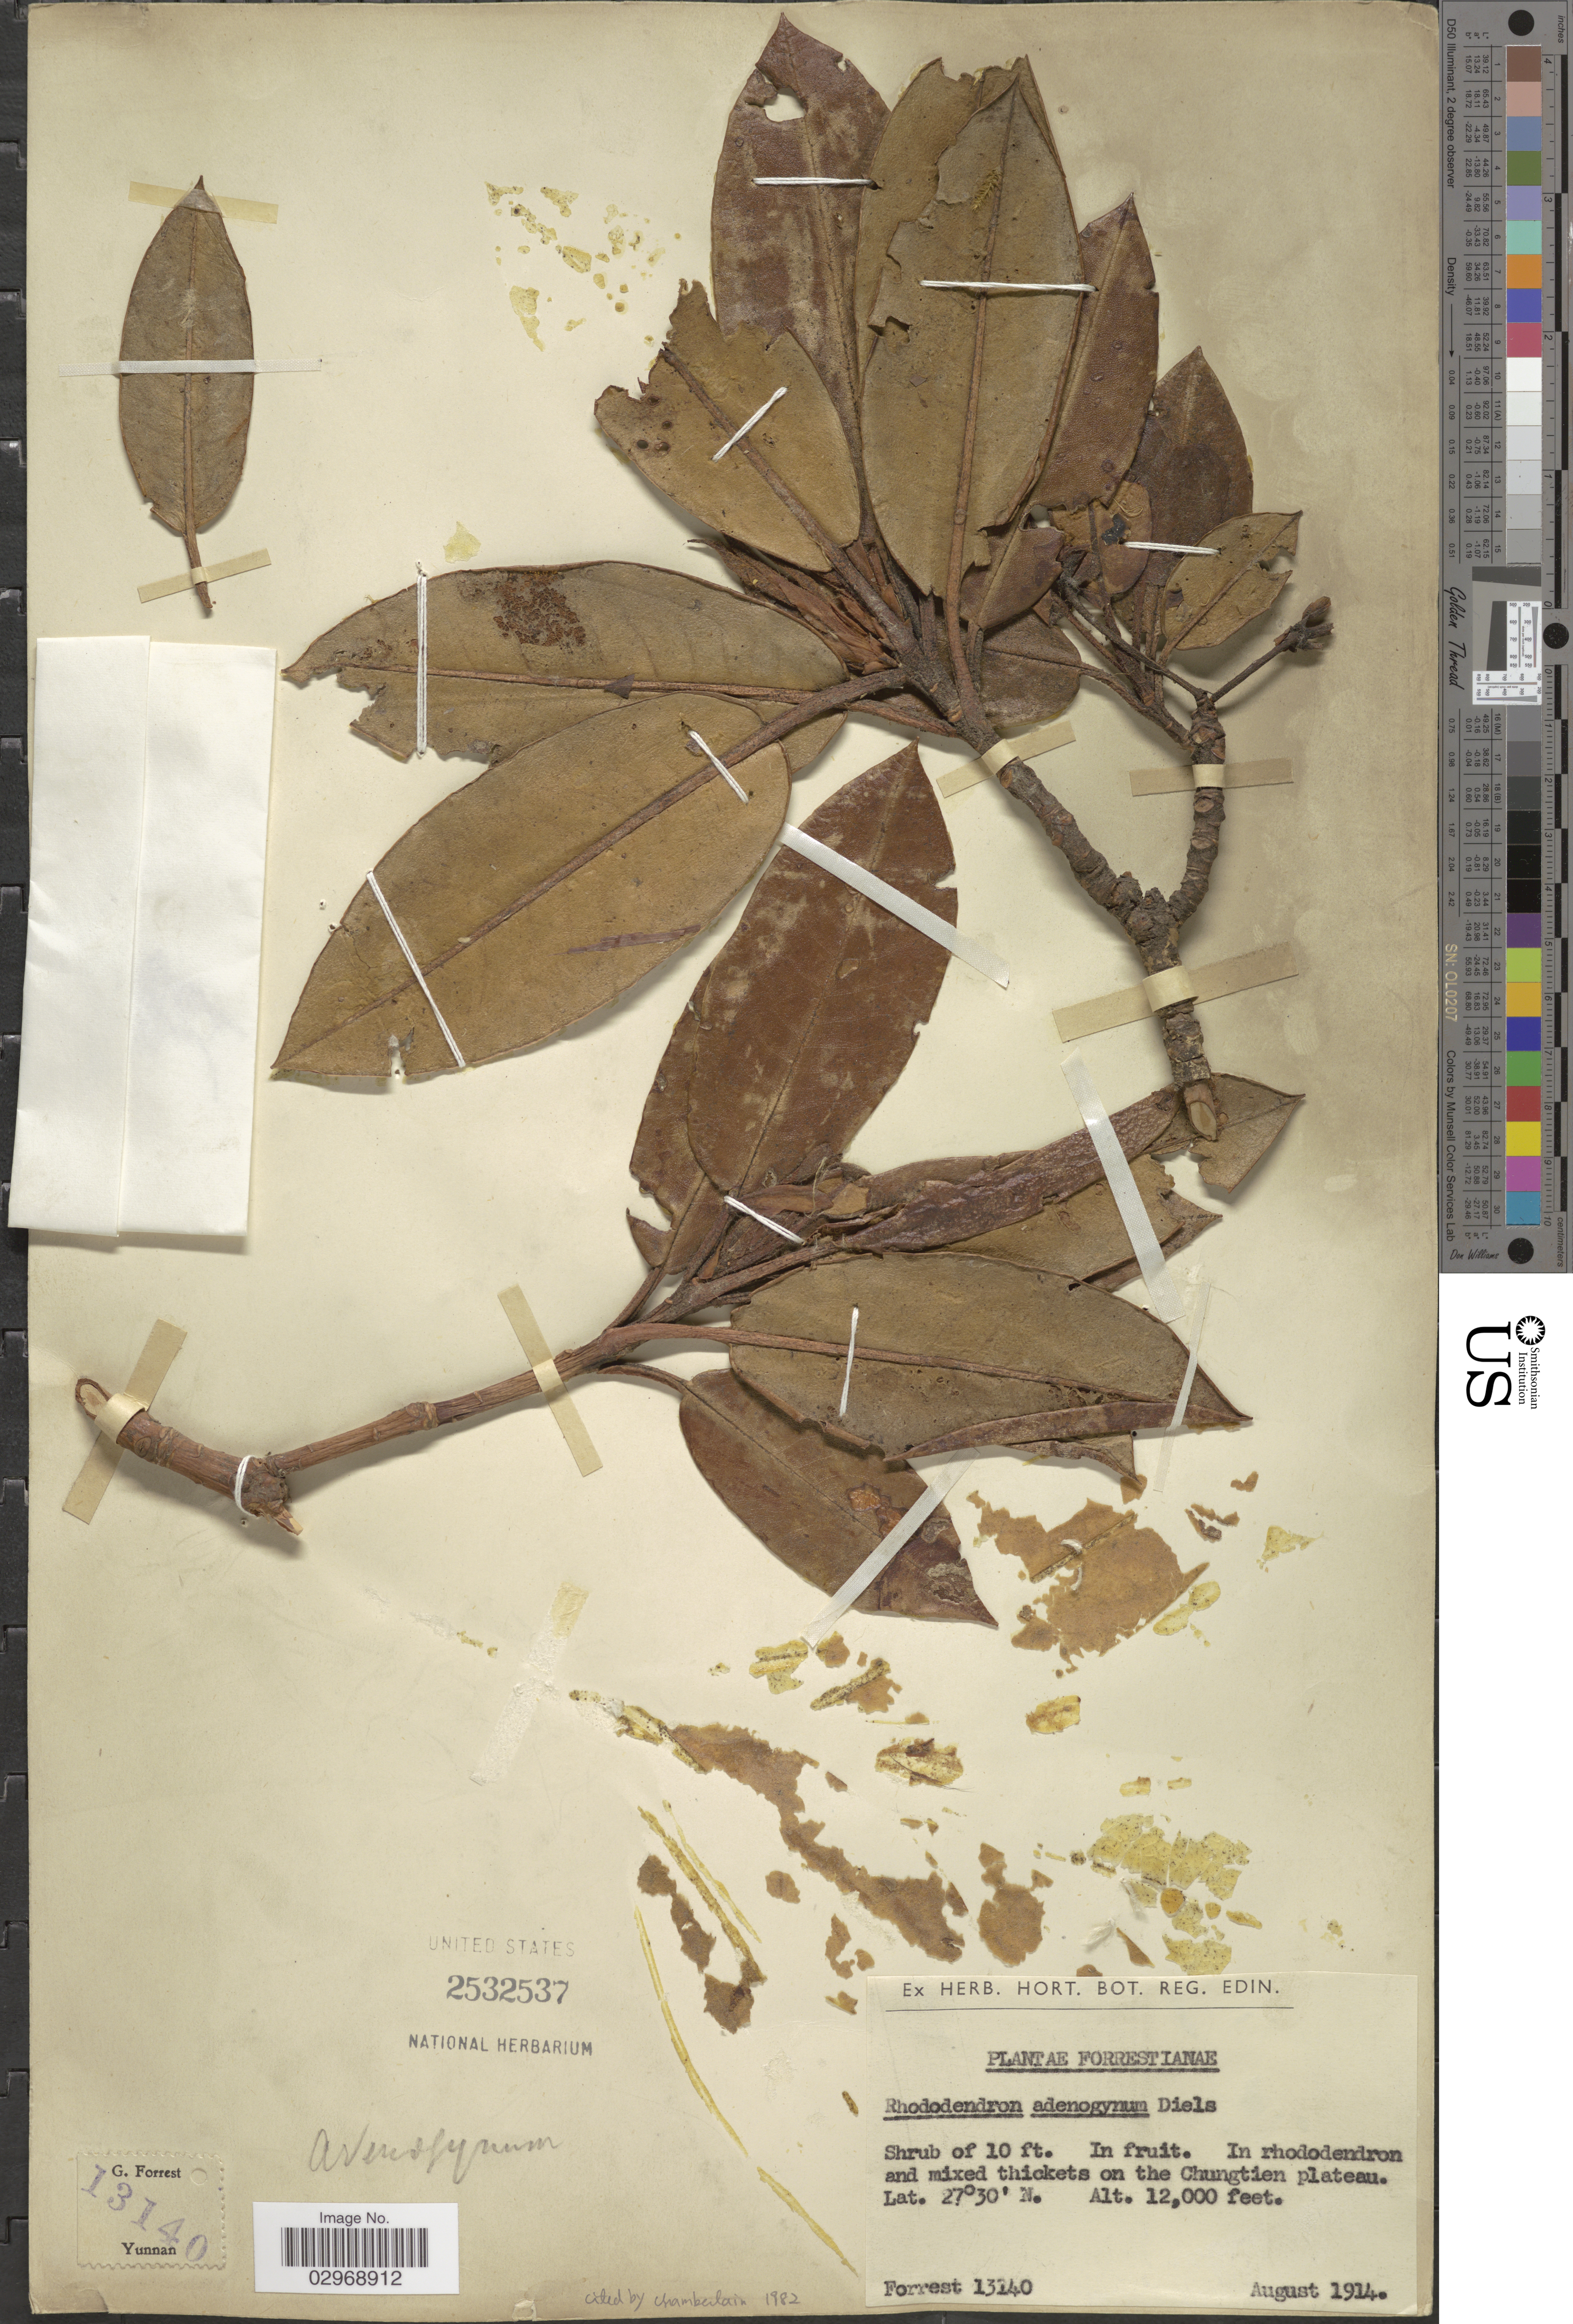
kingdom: Plantae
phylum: Tracheophyta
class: Magnoliopsida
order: Ericales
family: Ericaceae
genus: Rhododendron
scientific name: Rhododendron adenogynum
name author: Diels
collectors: -. Forrest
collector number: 13140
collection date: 1914-08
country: China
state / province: Yunnan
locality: On the Chungtien plateau.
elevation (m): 3658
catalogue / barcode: US 2532537